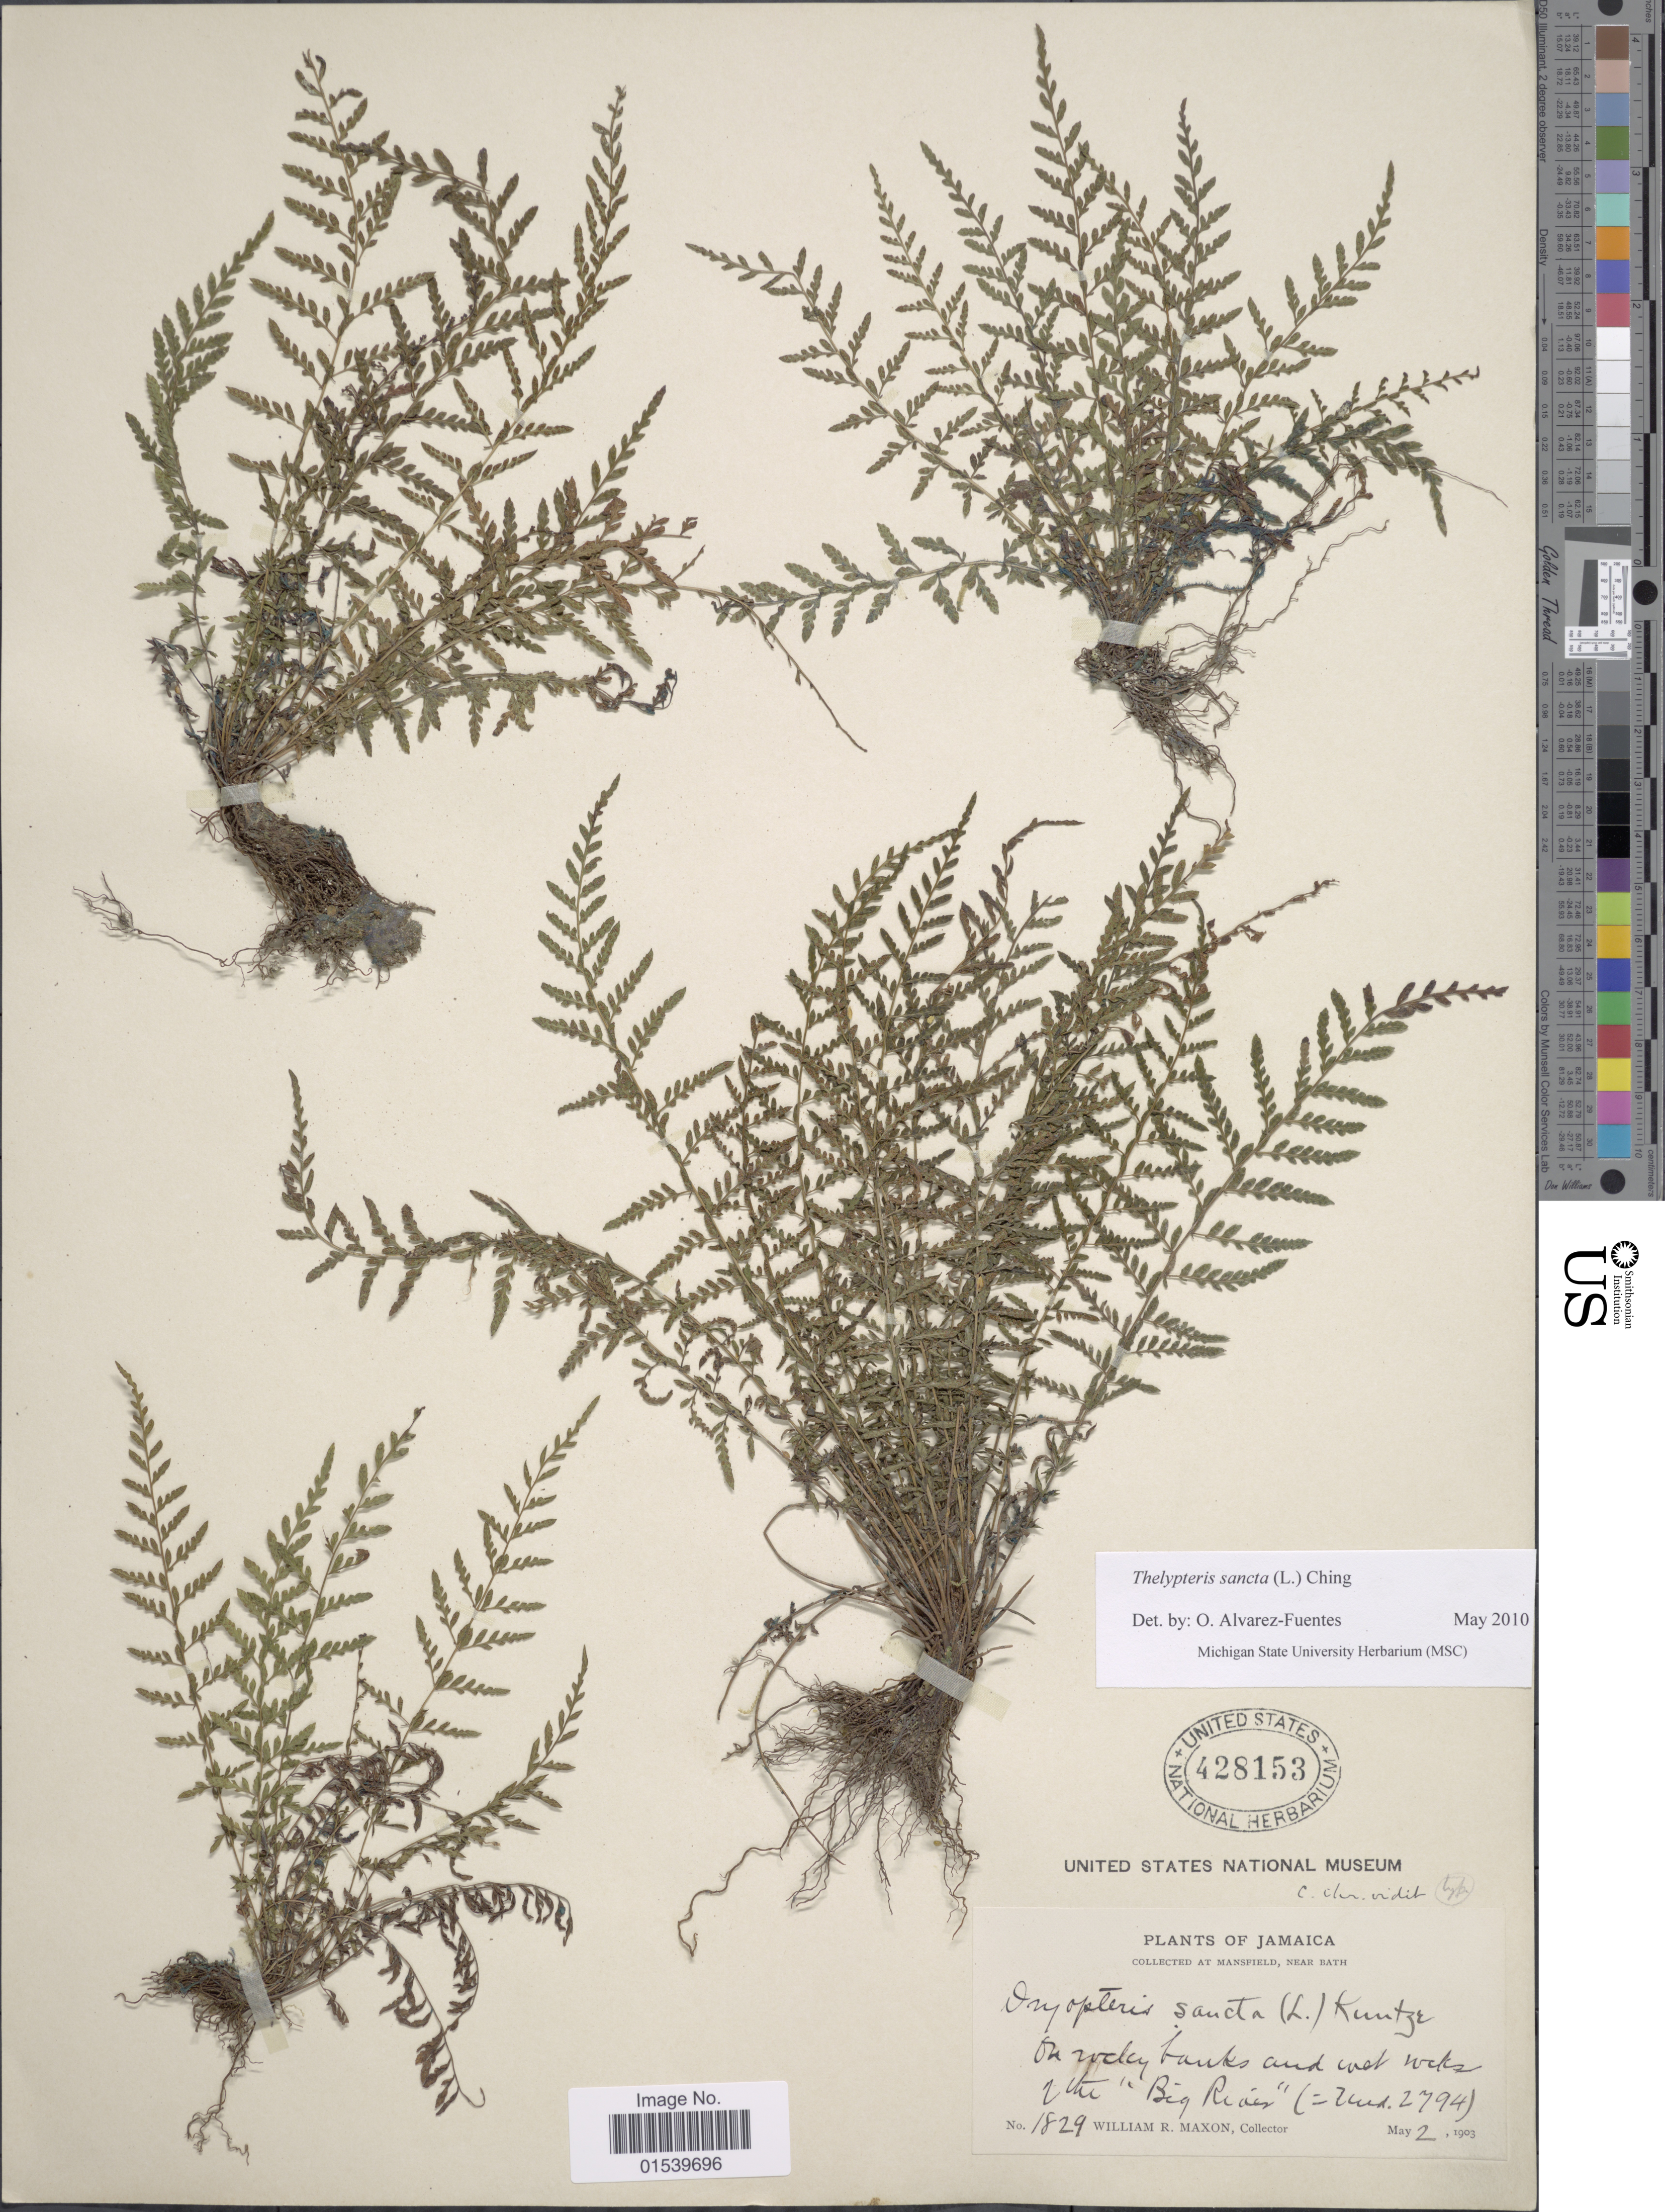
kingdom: Plantae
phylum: Tracheophyta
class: Polypodiopsida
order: Polypodiales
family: Thelypteridaceae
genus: Amauropelta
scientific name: Amauropelta sancta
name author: (L.) Pic. Serm.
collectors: W. R. Maxon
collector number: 1829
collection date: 1903-05-02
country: Jamaica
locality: At Mansfield, near Bath, on rocky banks and wet rocks of the 'Big River'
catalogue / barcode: US 428153